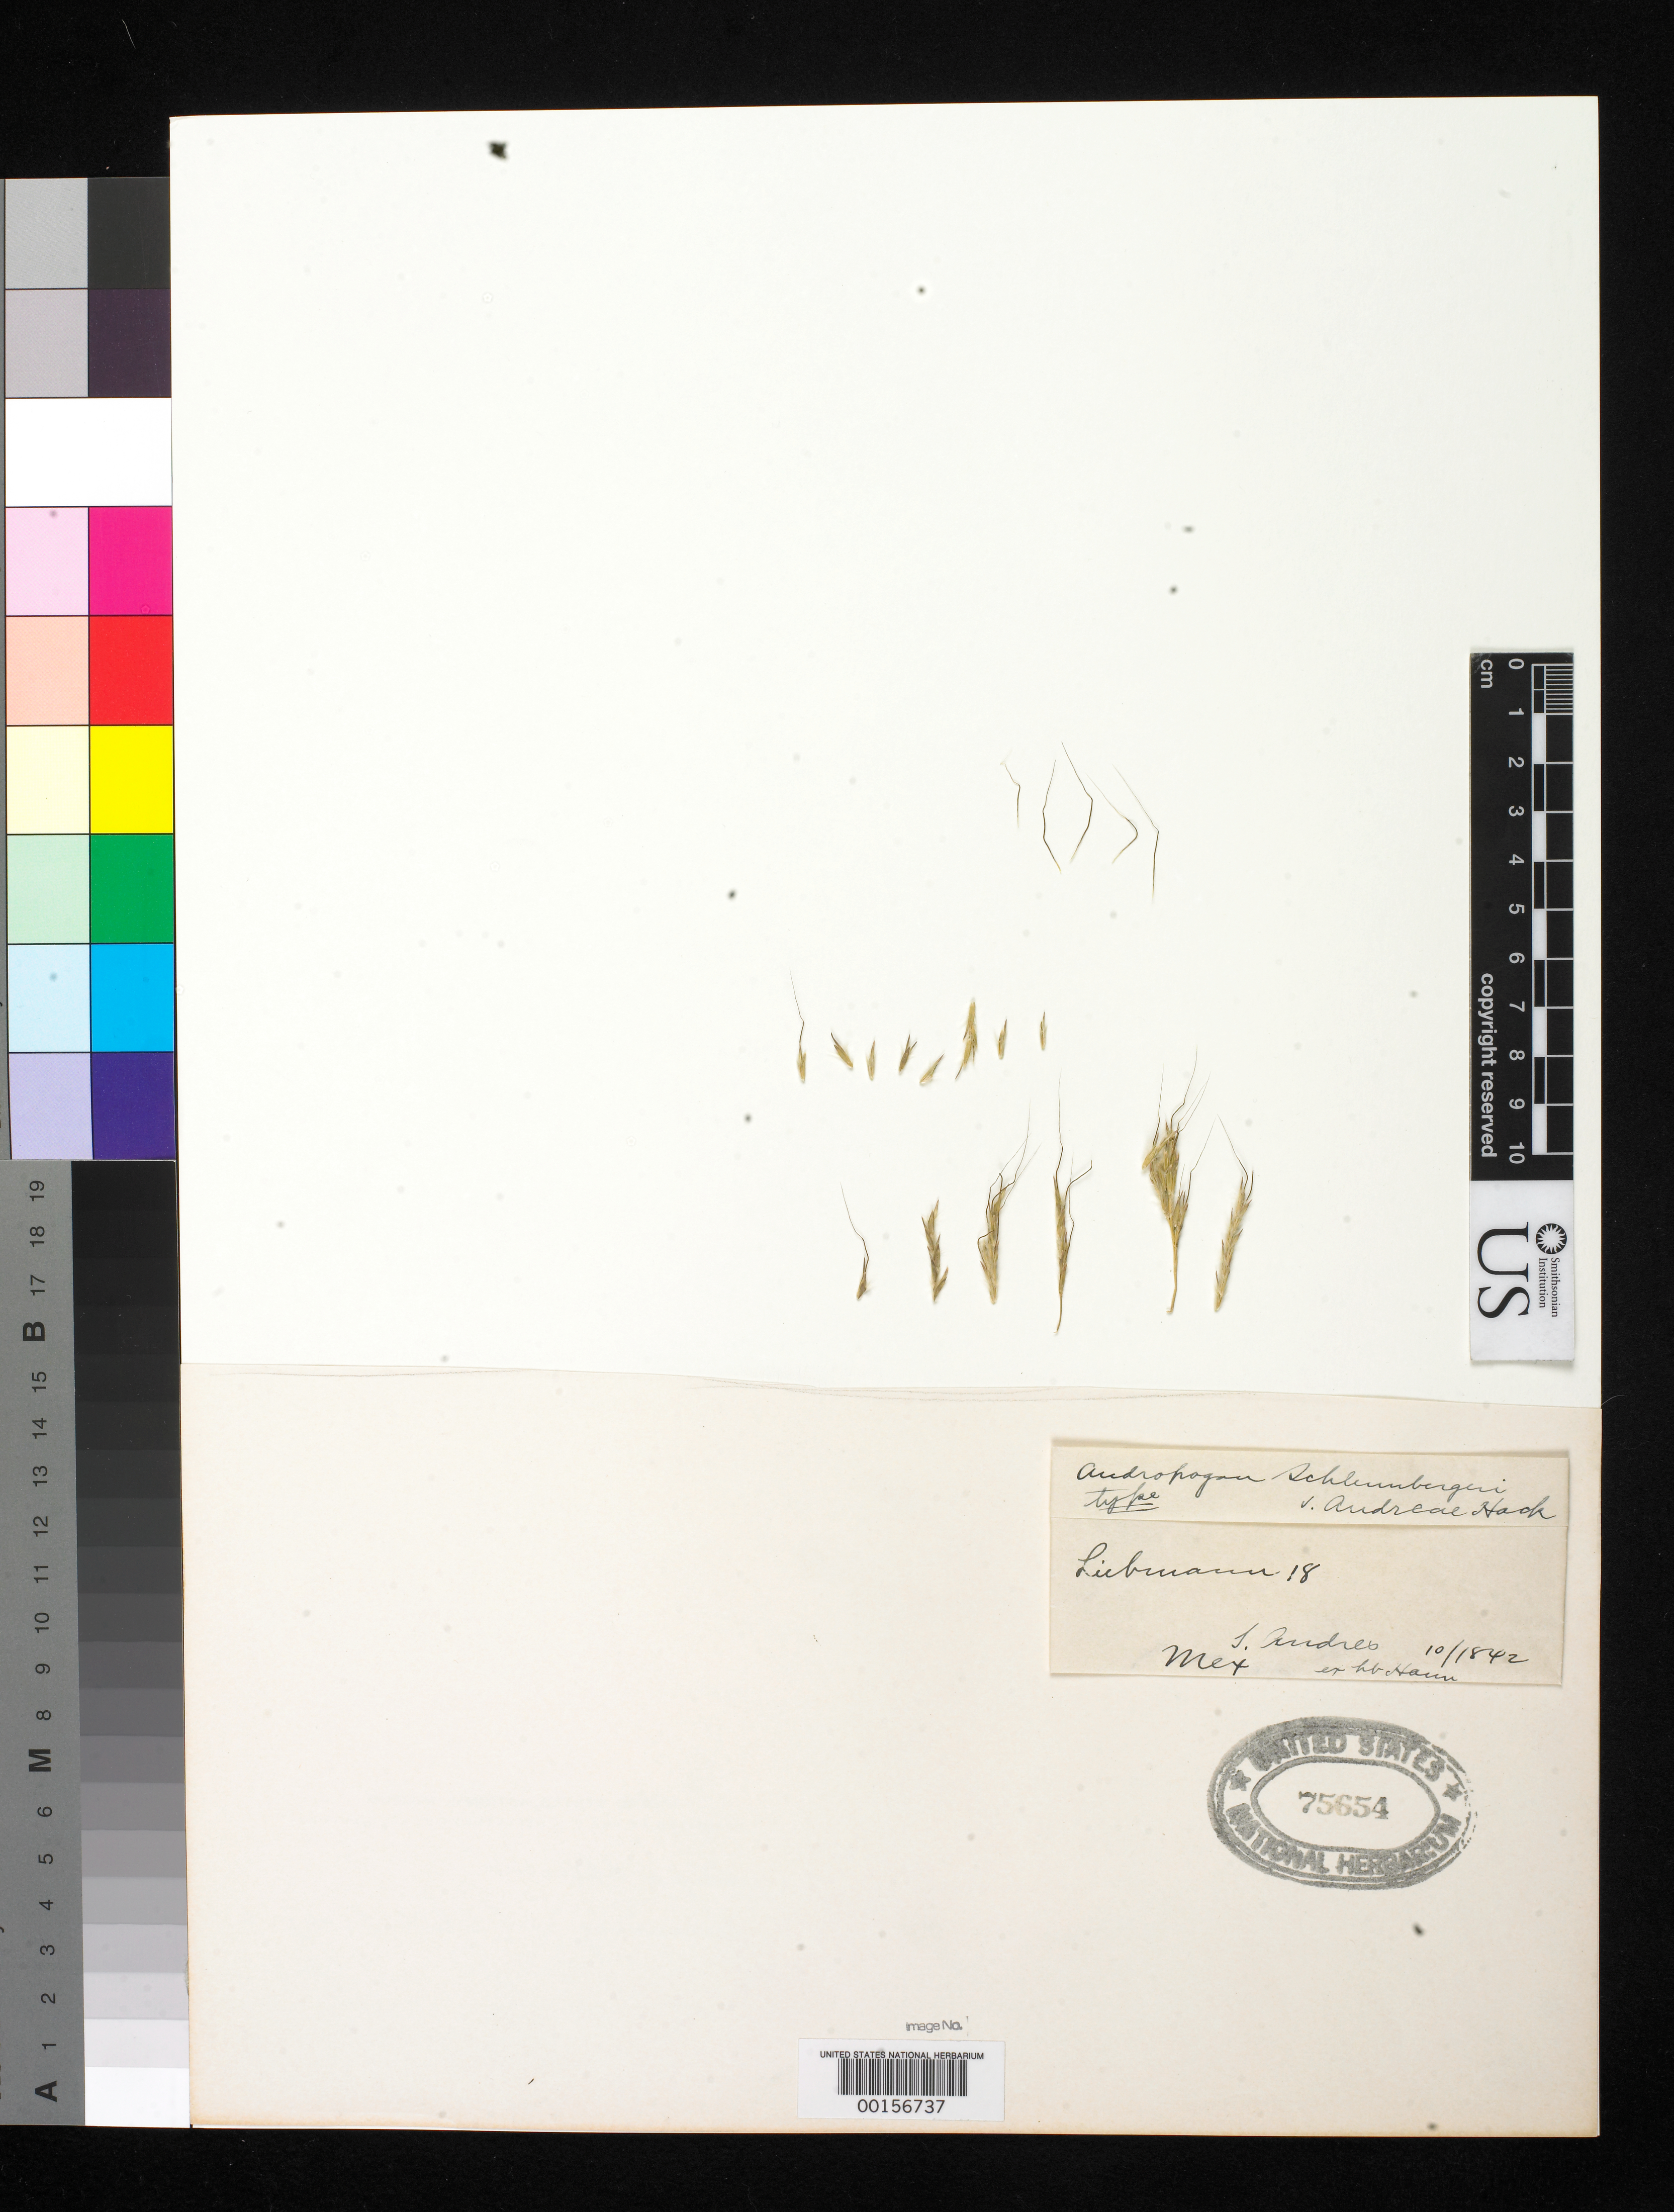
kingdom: Plantae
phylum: Tracheophyta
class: Liliopsida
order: Poales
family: Poaceae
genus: Andropogon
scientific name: Andropogon schlumbergeri var. andreae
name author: Hack. in A. DC.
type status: Type Fragment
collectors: F. M. Liebmann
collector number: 18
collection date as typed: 1842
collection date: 1842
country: Mexico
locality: S. Andres.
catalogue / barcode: US 75654